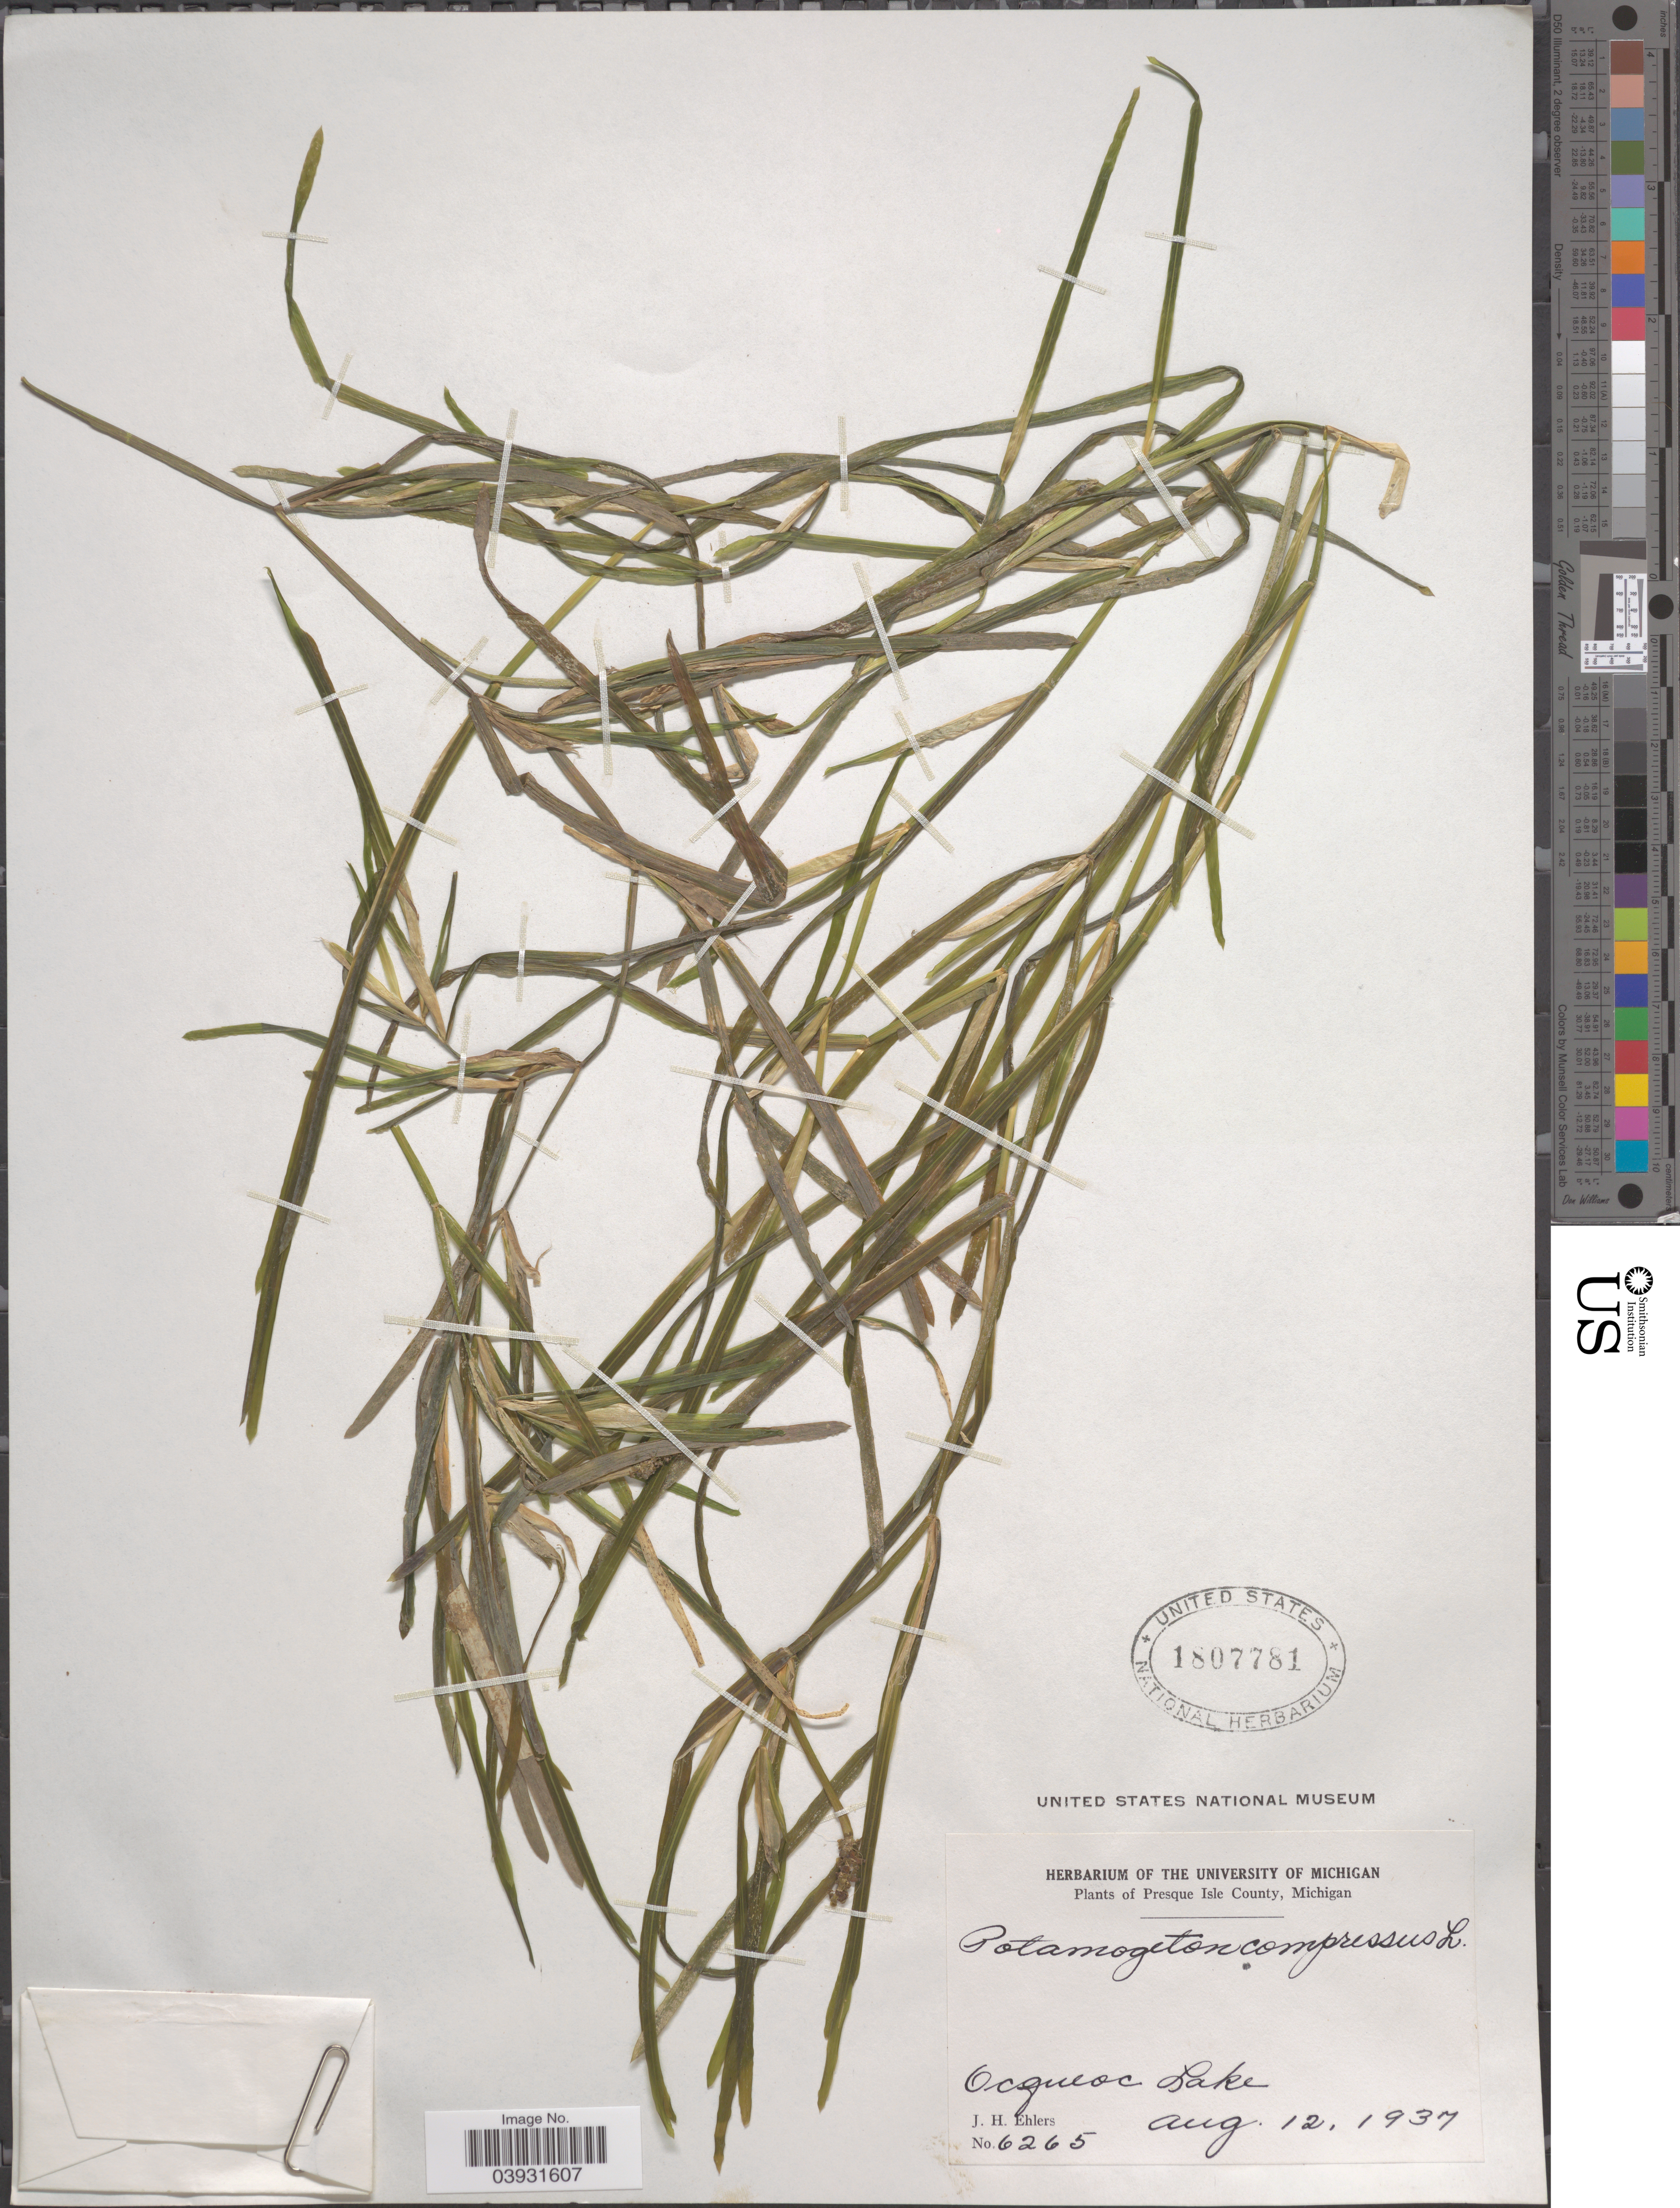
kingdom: Plantae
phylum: Tracheophyta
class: Liliopsida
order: Alismatales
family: Potamogetonaceae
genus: Potamogeton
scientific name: Potamogeton zosterifolius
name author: Schumach.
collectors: J. H. Ehlers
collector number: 6265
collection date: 1937-08-12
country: United States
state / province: Michigan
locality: Presque Isle County. Ocqueoc Lake.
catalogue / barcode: US 1807781